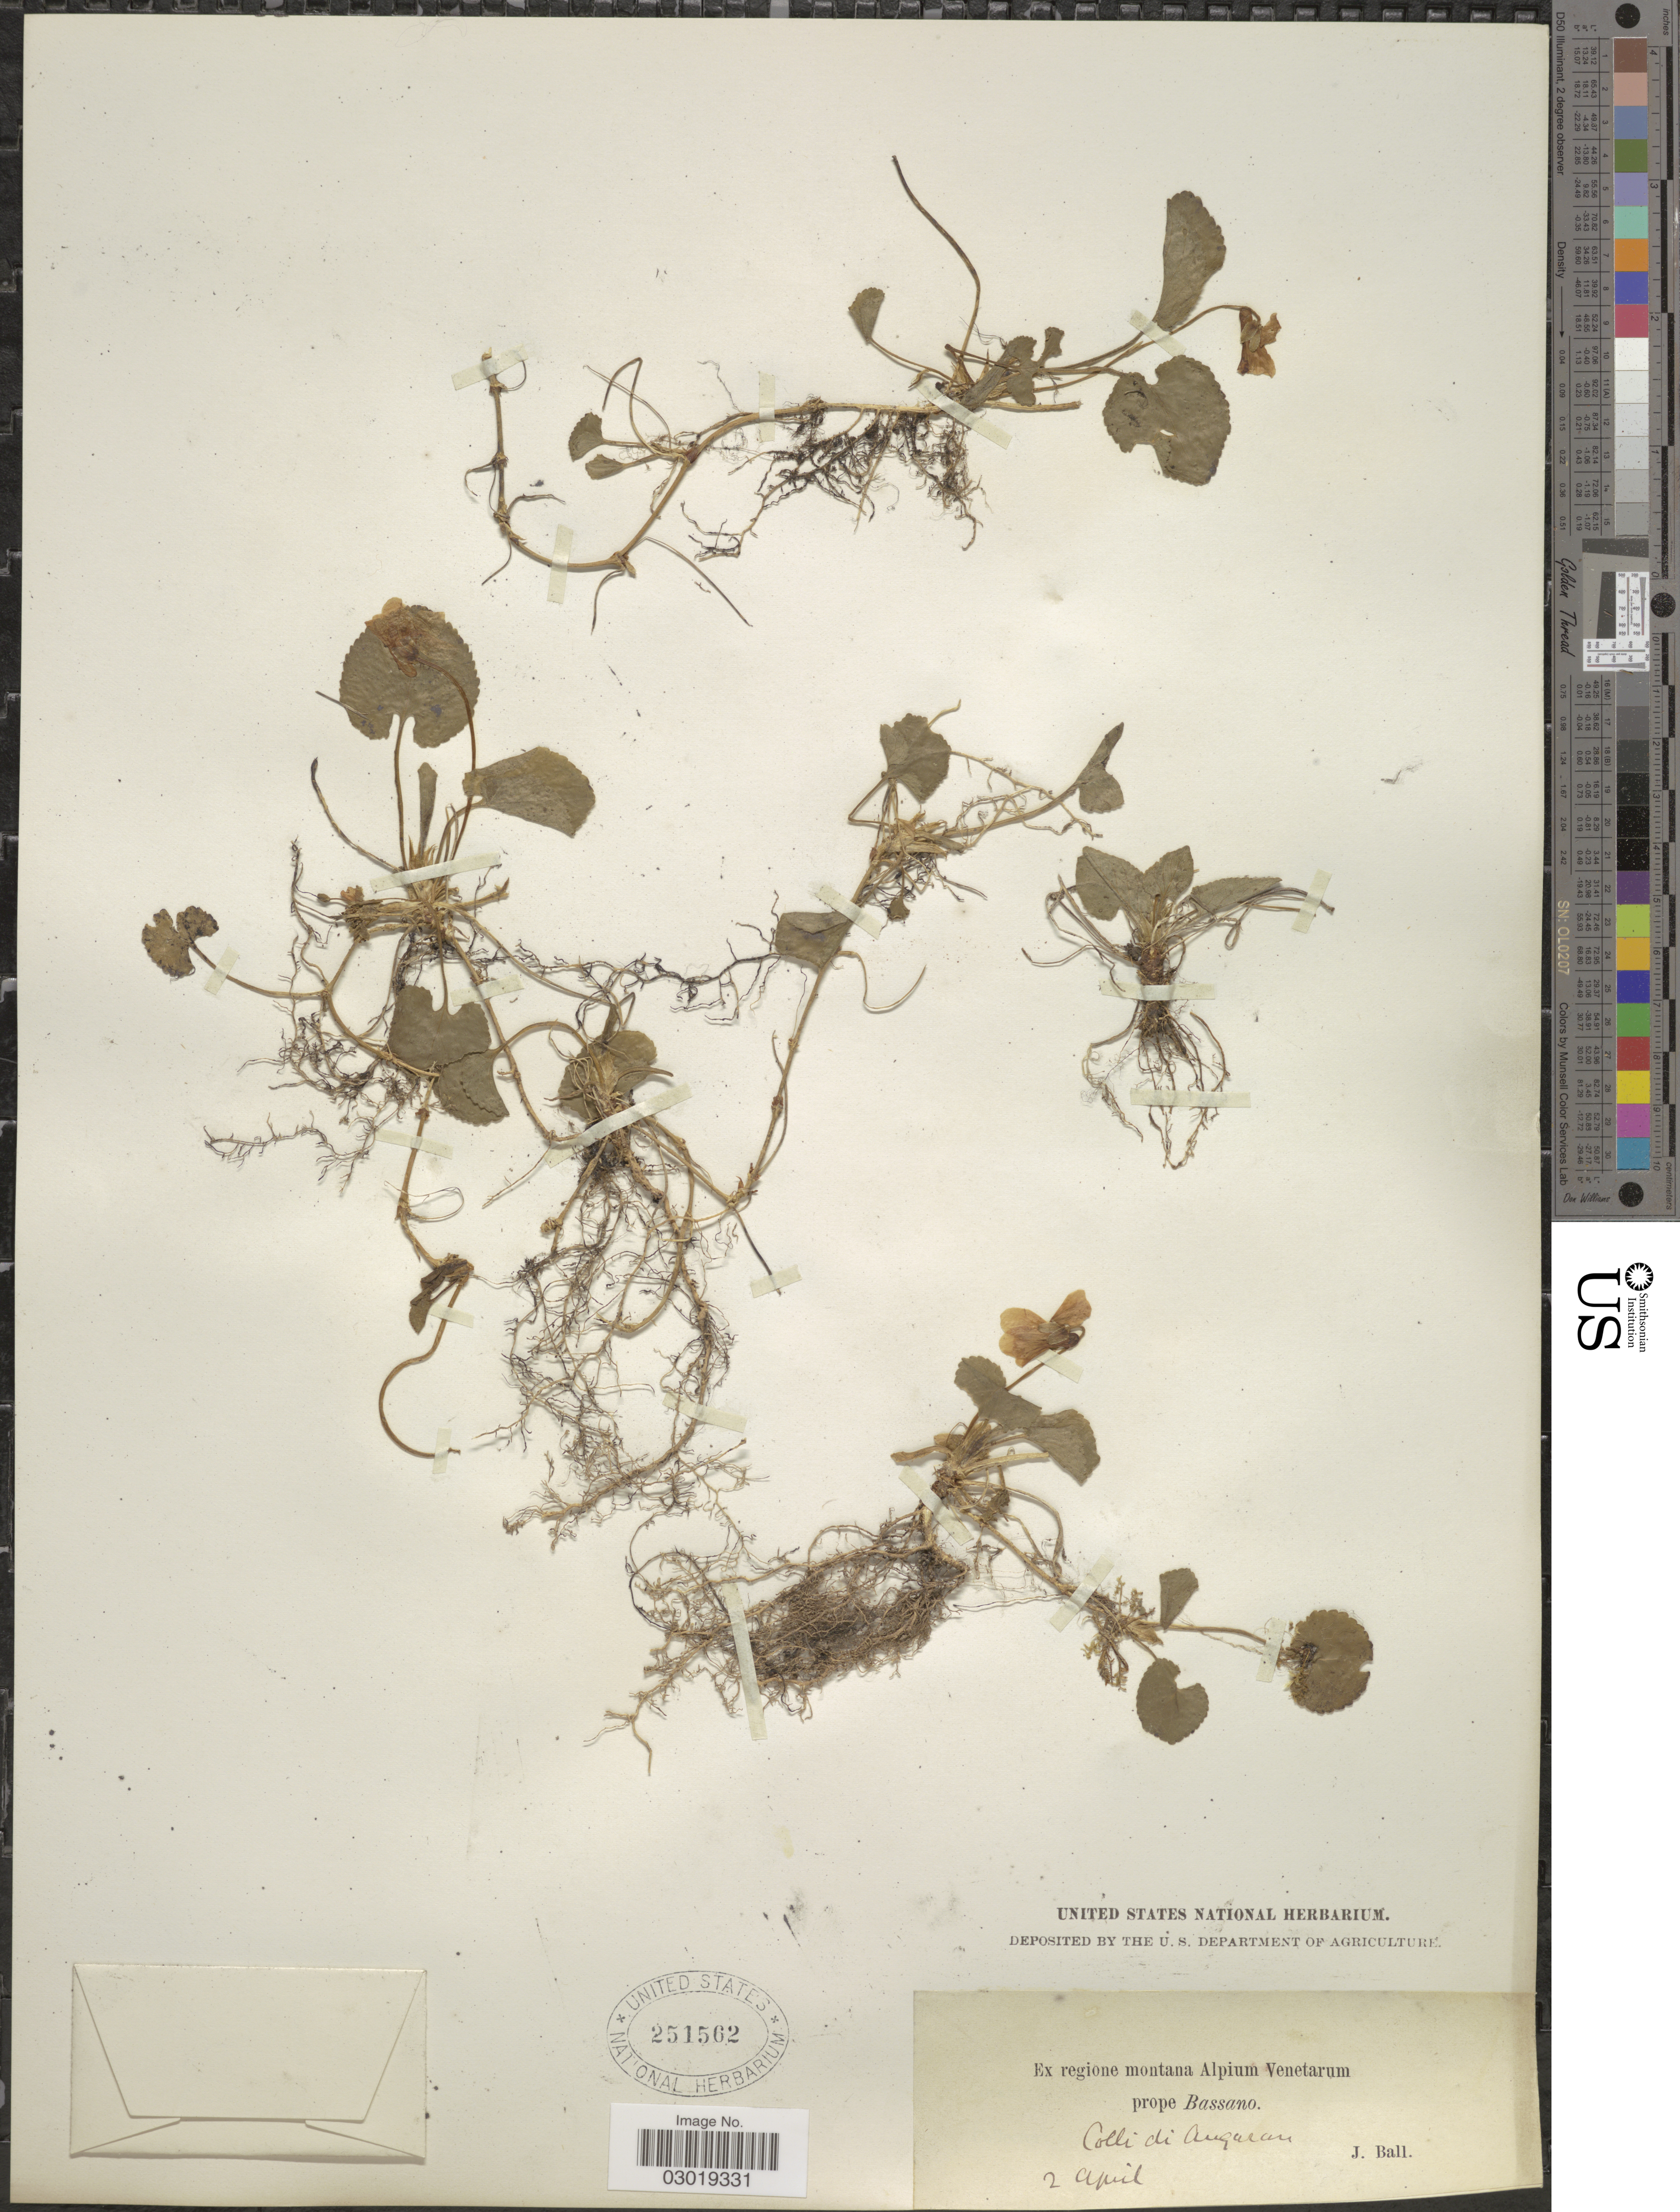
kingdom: Plantae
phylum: Tracheophyta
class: Magnoliopsida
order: Malpighiales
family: Violaceae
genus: Viola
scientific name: Viola sp.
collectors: J. Ball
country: Italy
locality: Ex Regione montana Alpium Venetarum prope Bassano, Colli di Angaran.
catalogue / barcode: US 251562